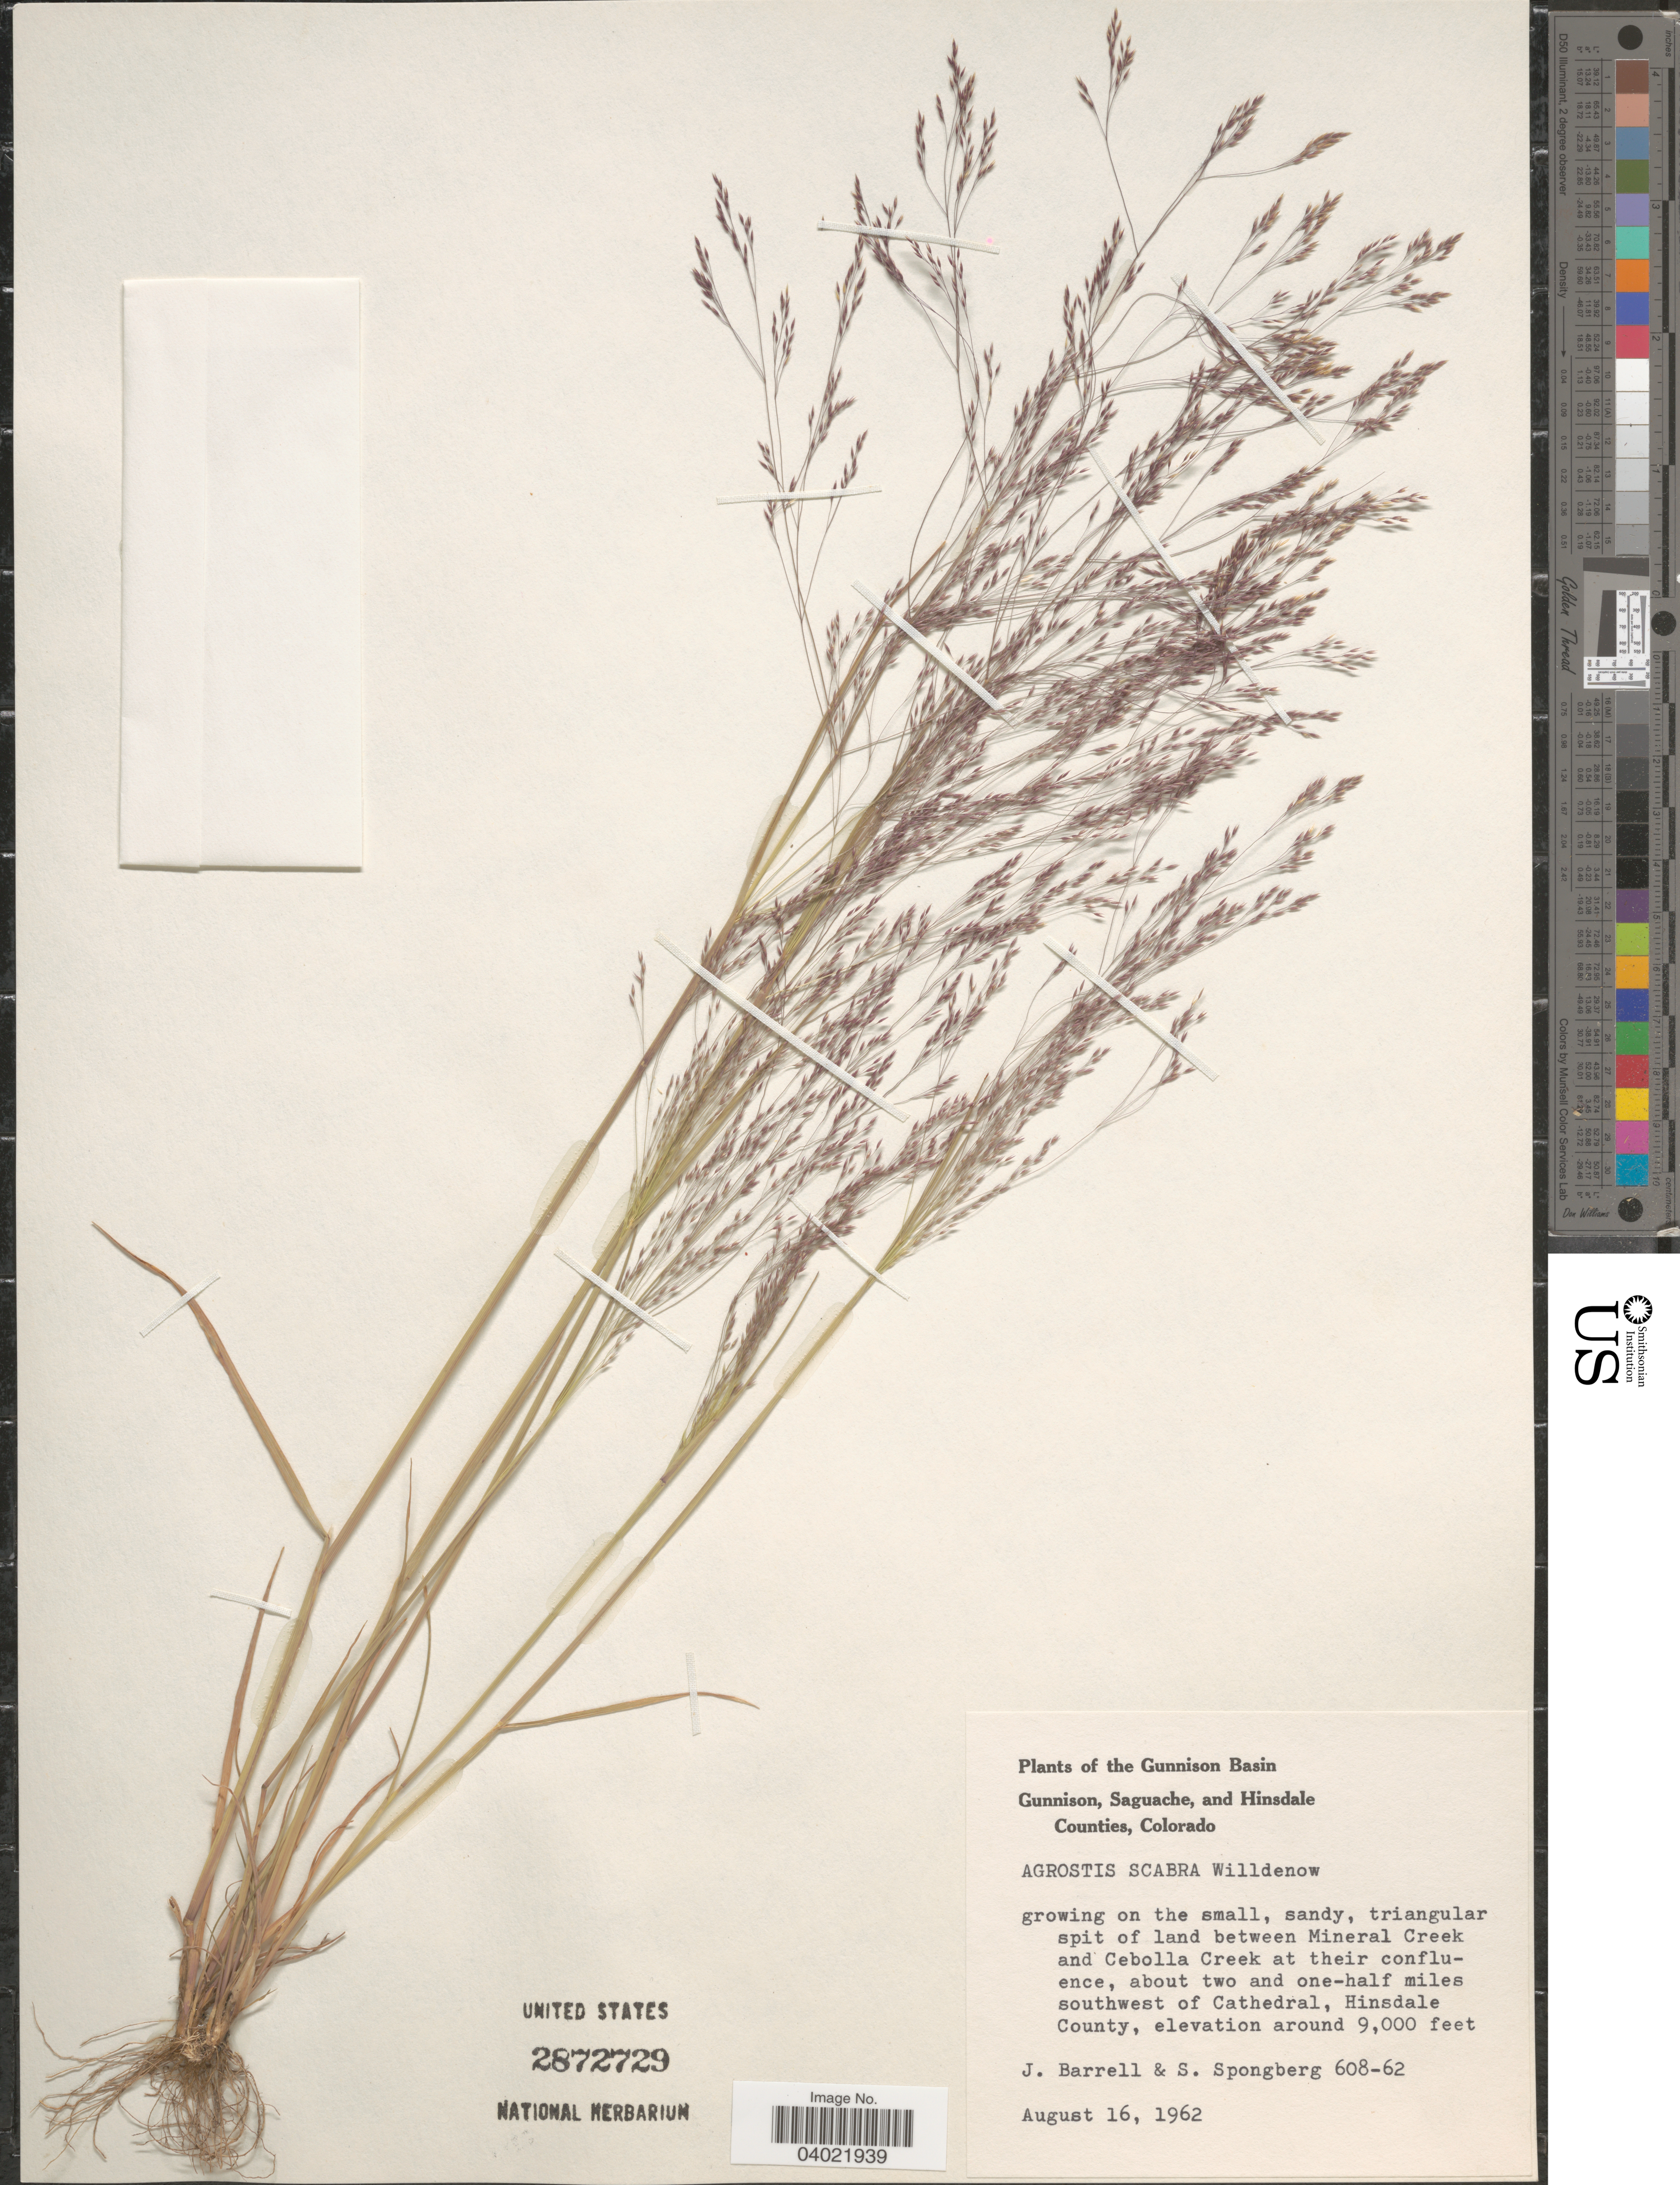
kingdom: Plantae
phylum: Tracheophyta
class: Liliopsida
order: Poales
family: Poaceae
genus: Agrostis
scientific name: Agrostis scabra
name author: Willd.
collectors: J. Barrell & S. A.Spongberg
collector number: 608-62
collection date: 1962-08-16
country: United States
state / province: Colorado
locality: The Gunnison Basin. Triangular spit of land between Mineral Creek and Cebolla Creek at their confluence, about two and one-half miles southwest of Cathedral, Hinsdale County.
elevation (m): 2743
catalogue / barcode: US 2872729